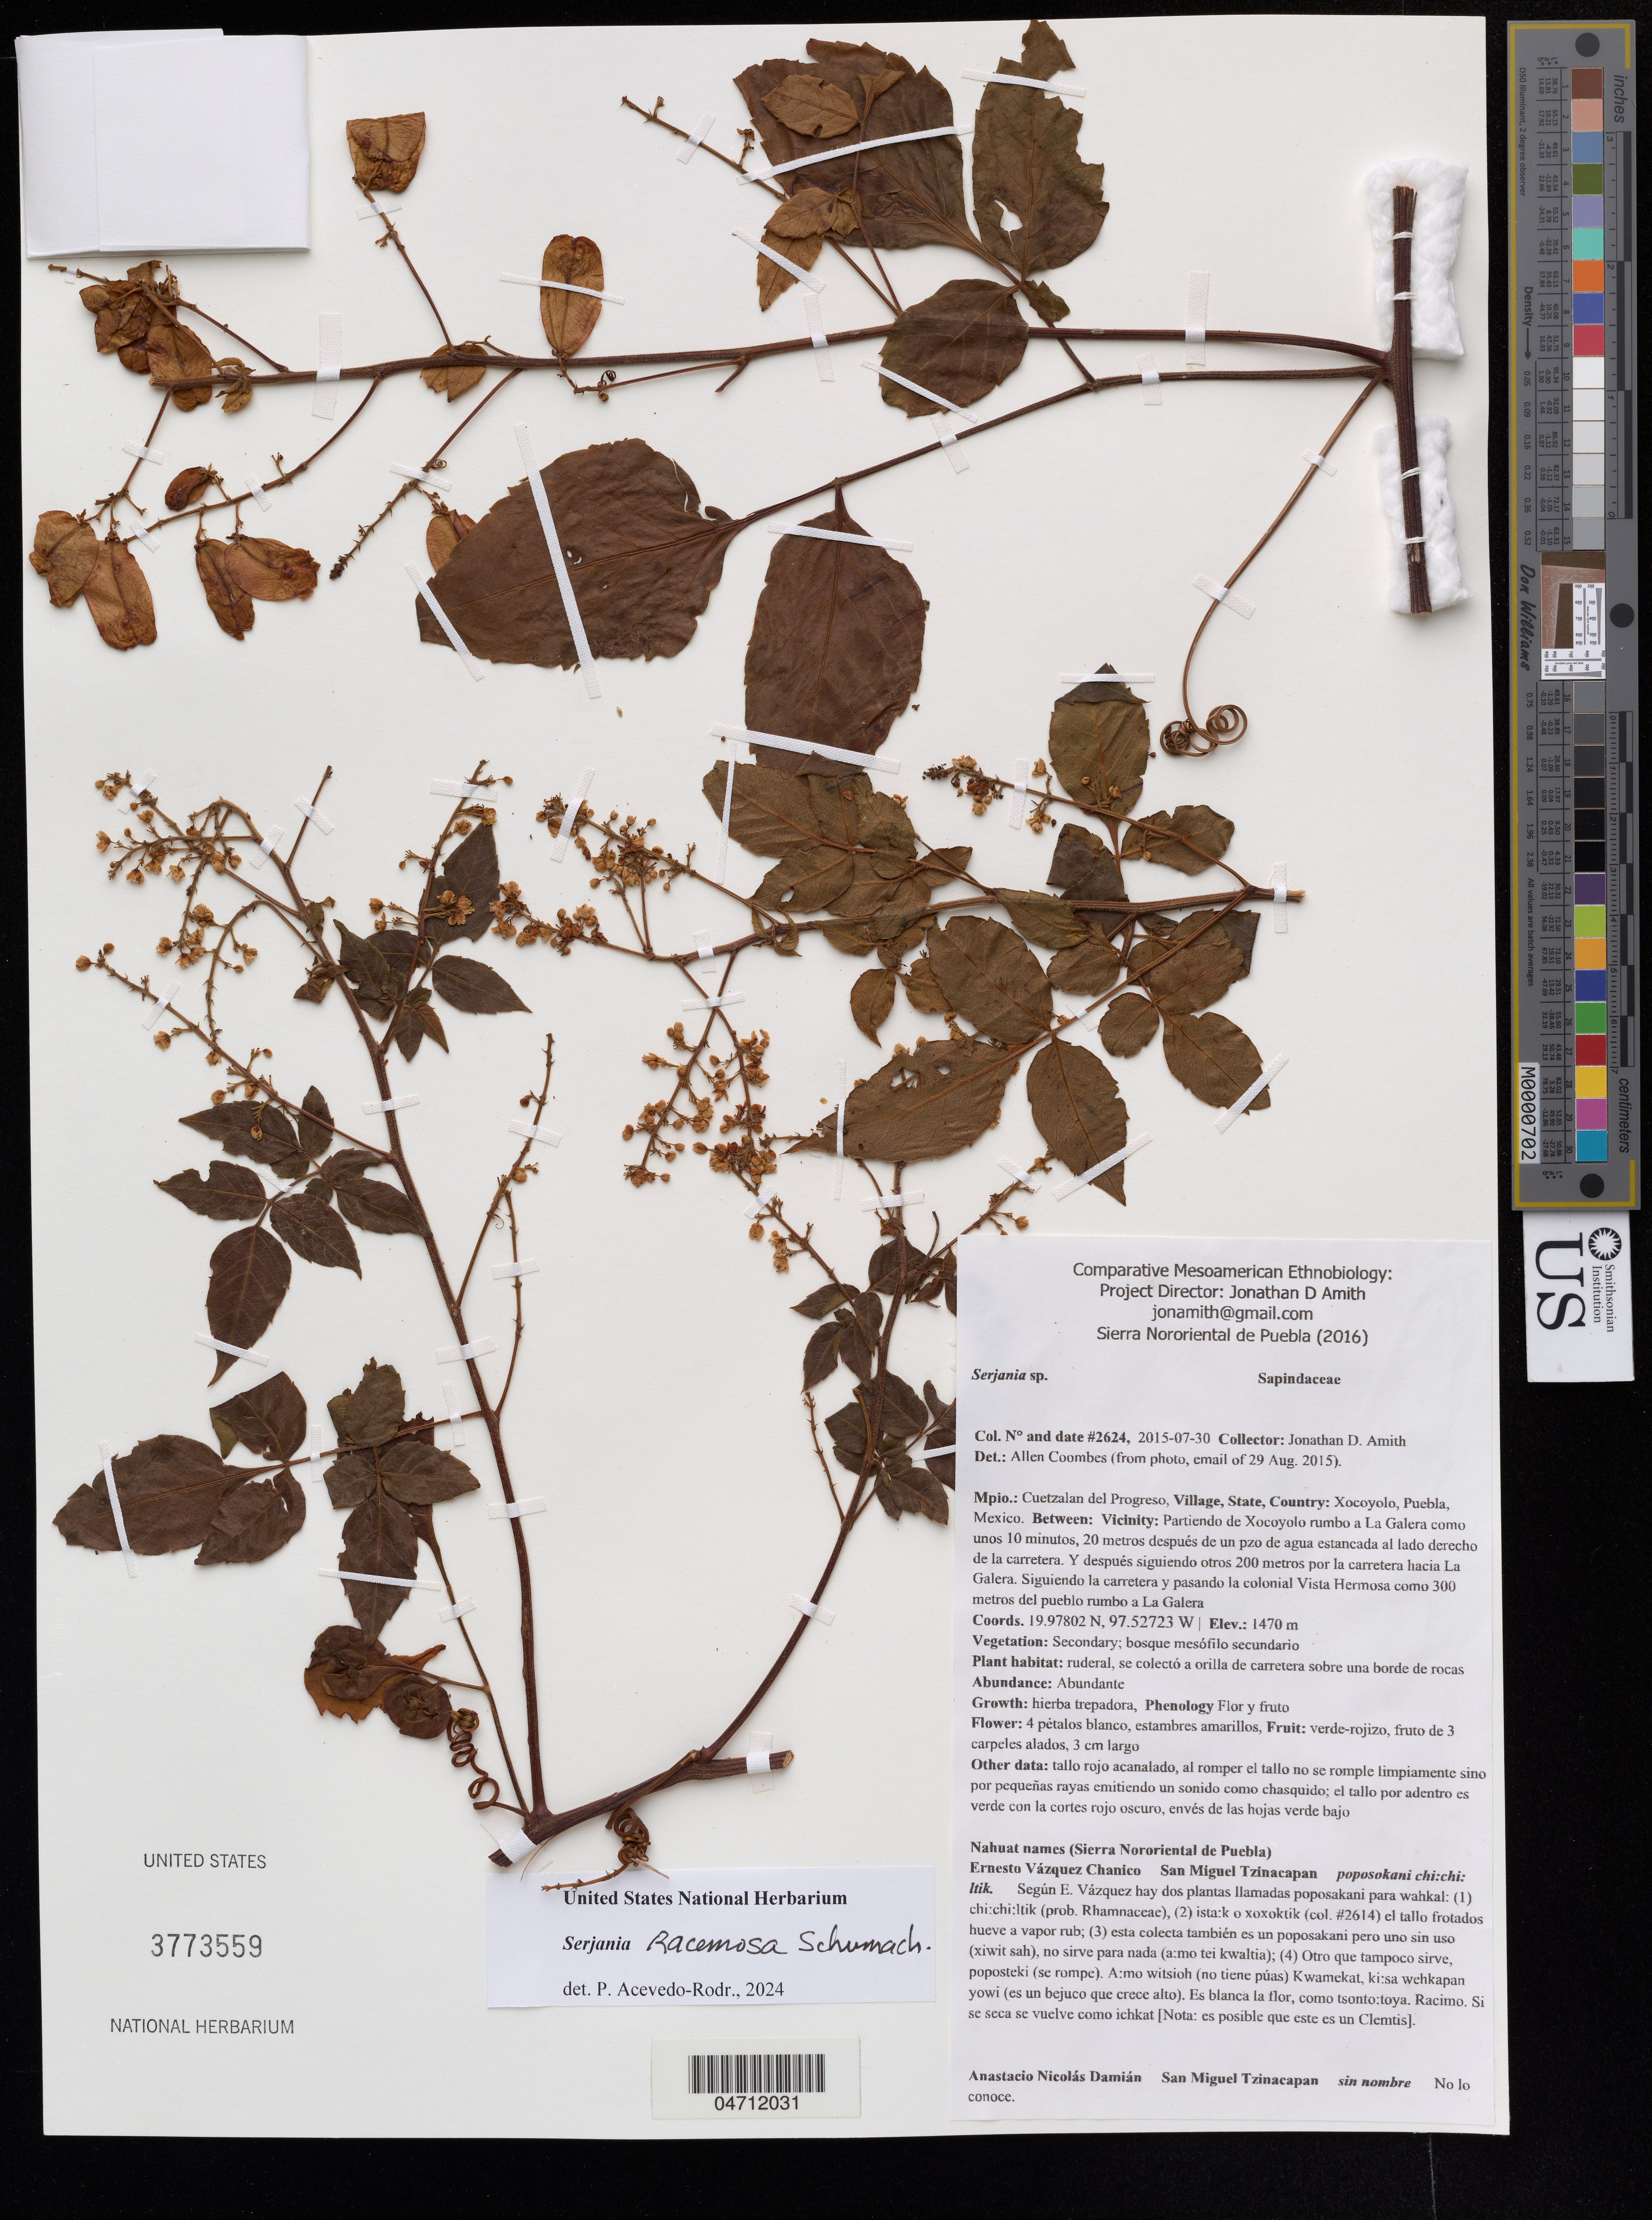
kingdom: Plantae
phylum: Tracheophyta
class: Magnoliopsida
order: Sapindales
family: Sapindaceae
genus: Serjania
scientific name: Serjania racemosa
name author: Schumach.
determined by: Acevedo-Rodriguez, P., (US), Smithsonian Institution - National Museum of Natural History (UNITED STATES)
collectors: J. D. Amith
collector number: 2624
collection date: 2015-07-30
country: México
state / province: Puebla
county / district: Cuetzalan del Progreso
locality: Xocoyolo; Partiendo de Xocoyolo rumbo a La Galera como unos 10 minutos, 20 metros después de un pzo de agua estancada al lado derecho de la carretera. Y después siguiendo otros 200 metros por la carretera hacia La Galera. Siguien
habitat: Secondary; bosque mesofilo secundario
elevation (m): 1470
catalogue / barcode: US 3773559